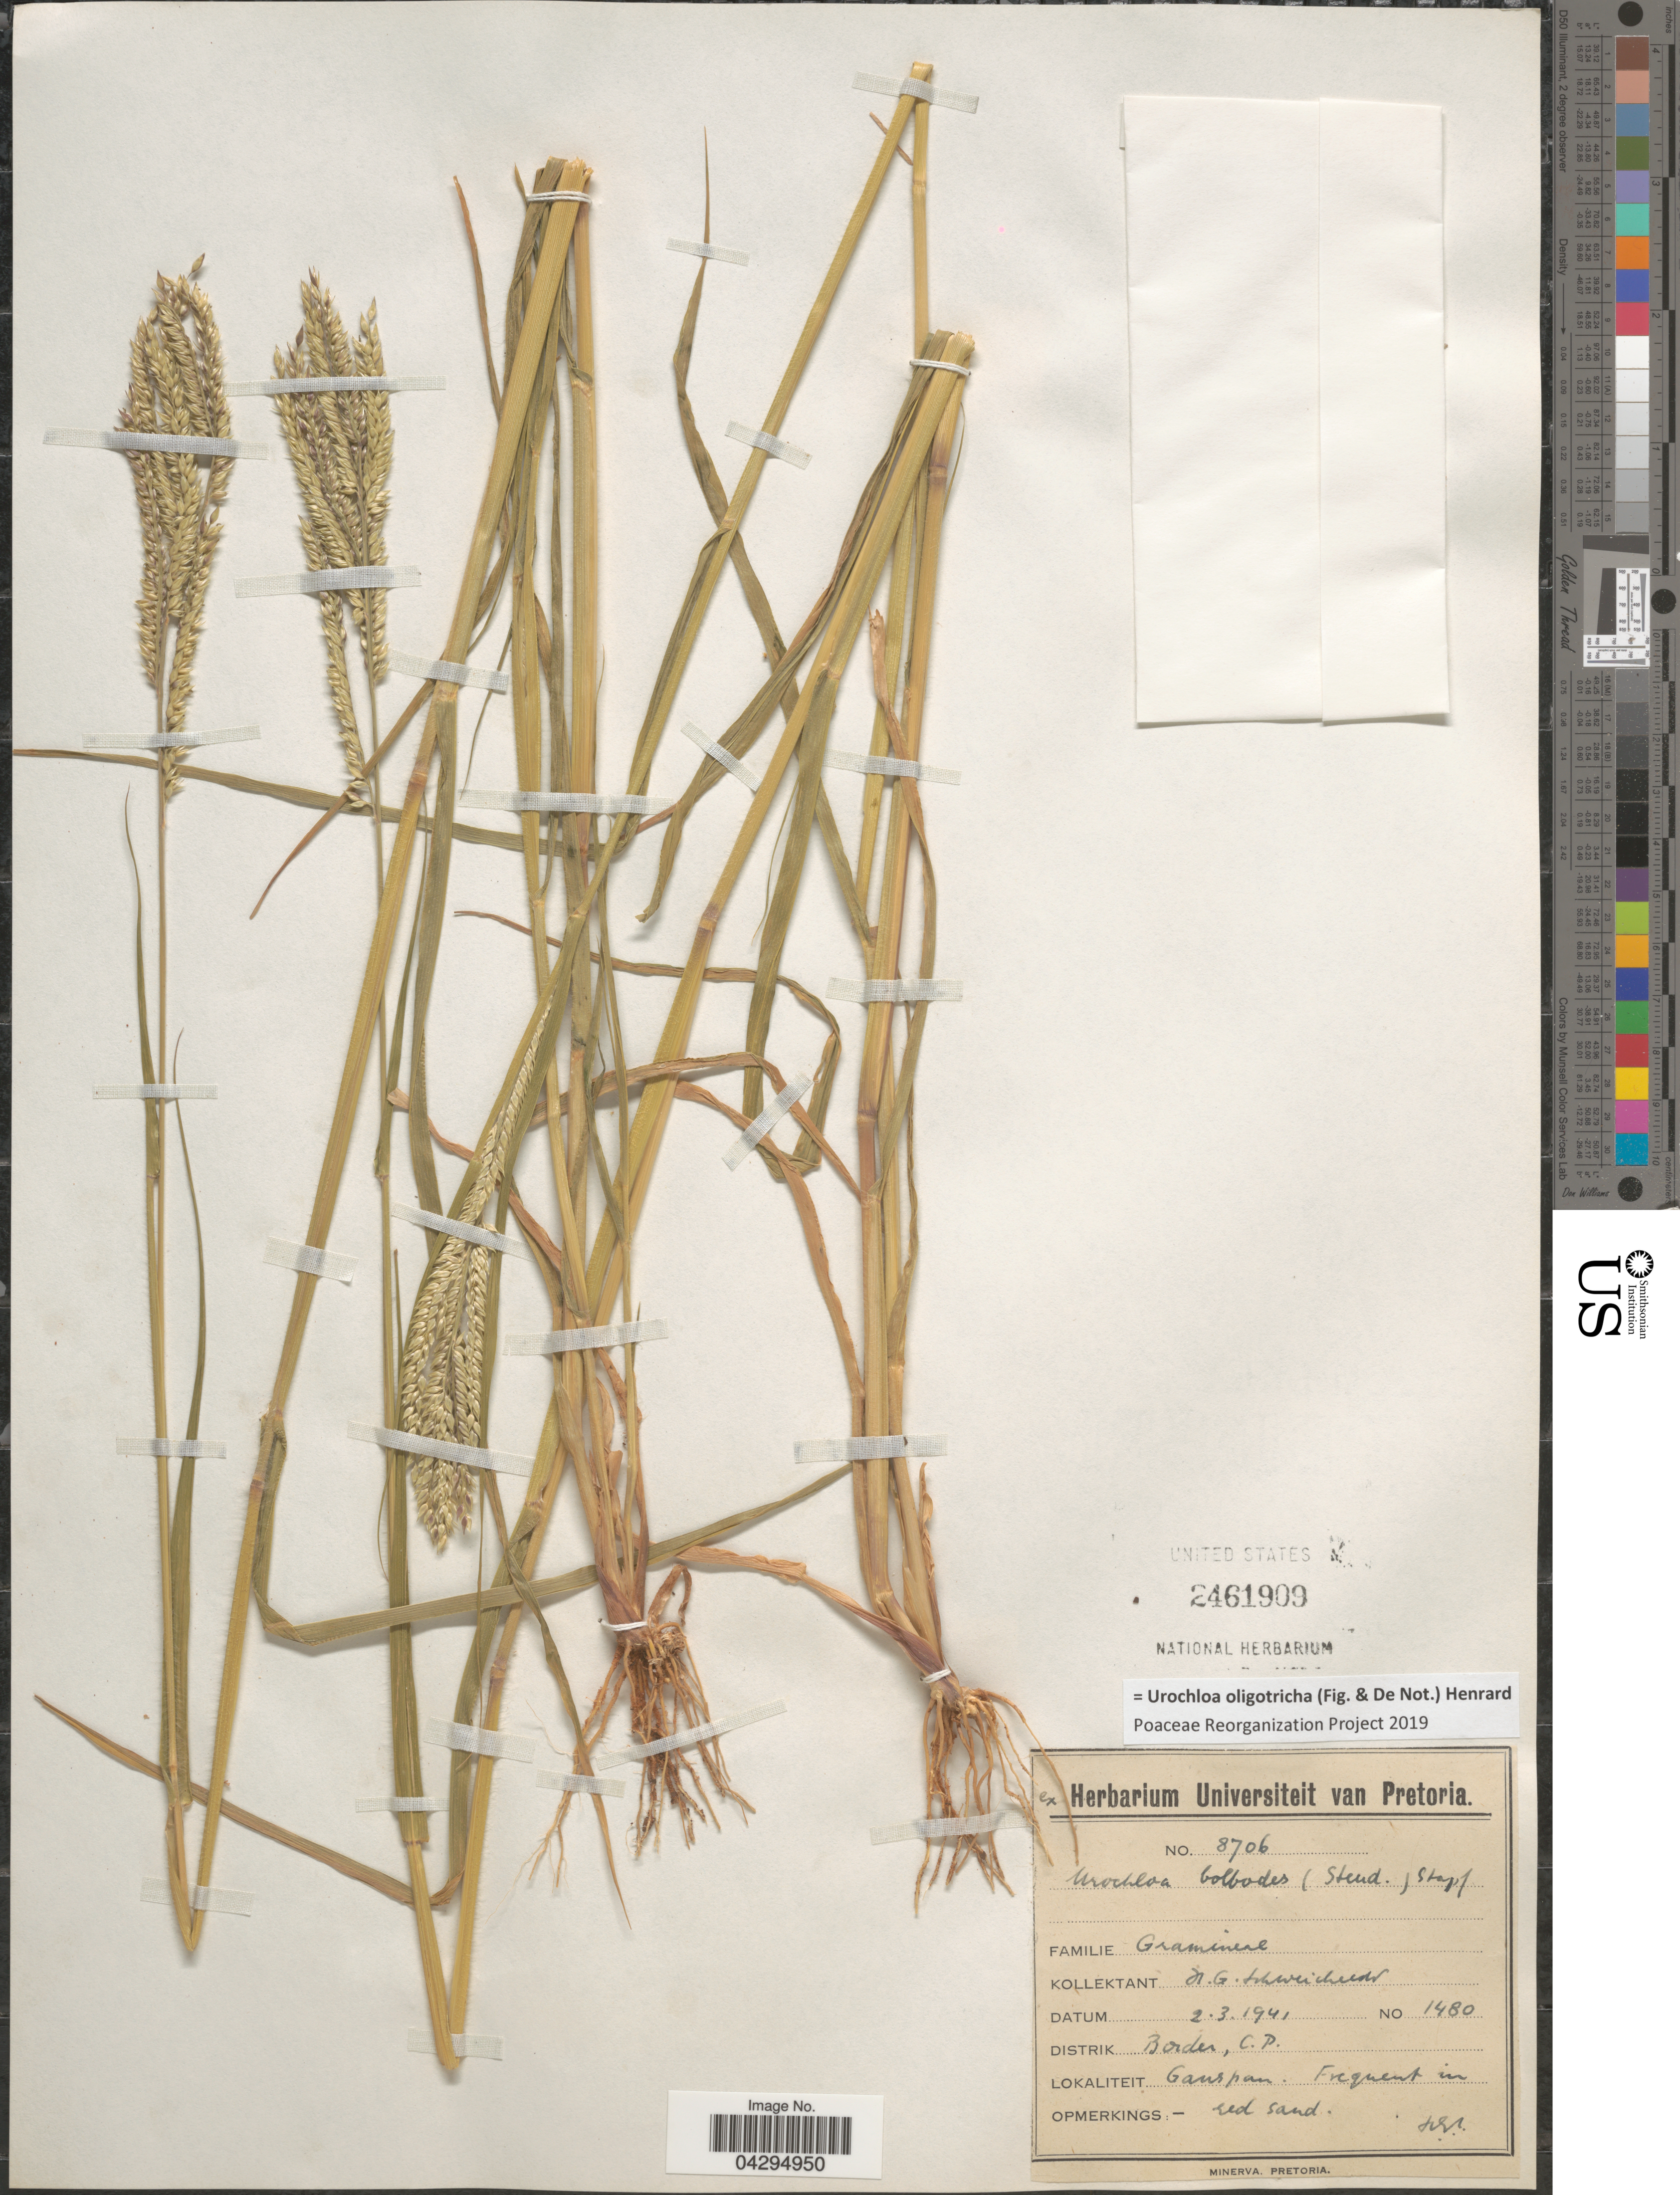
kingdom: Plantae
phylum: Tracheophyta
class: Liliopsida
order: Poales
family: Poaceae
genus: Urochloa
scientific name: Urochloa oligotricha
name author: (Fig. & De Not.) Henr.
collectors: H. Schweickerdt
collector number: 1480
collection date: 1941-03-02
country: South Africa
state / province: North West / Northern Cape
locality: Distrik Border, C.P. Ganspan.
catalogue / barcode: US 2461909